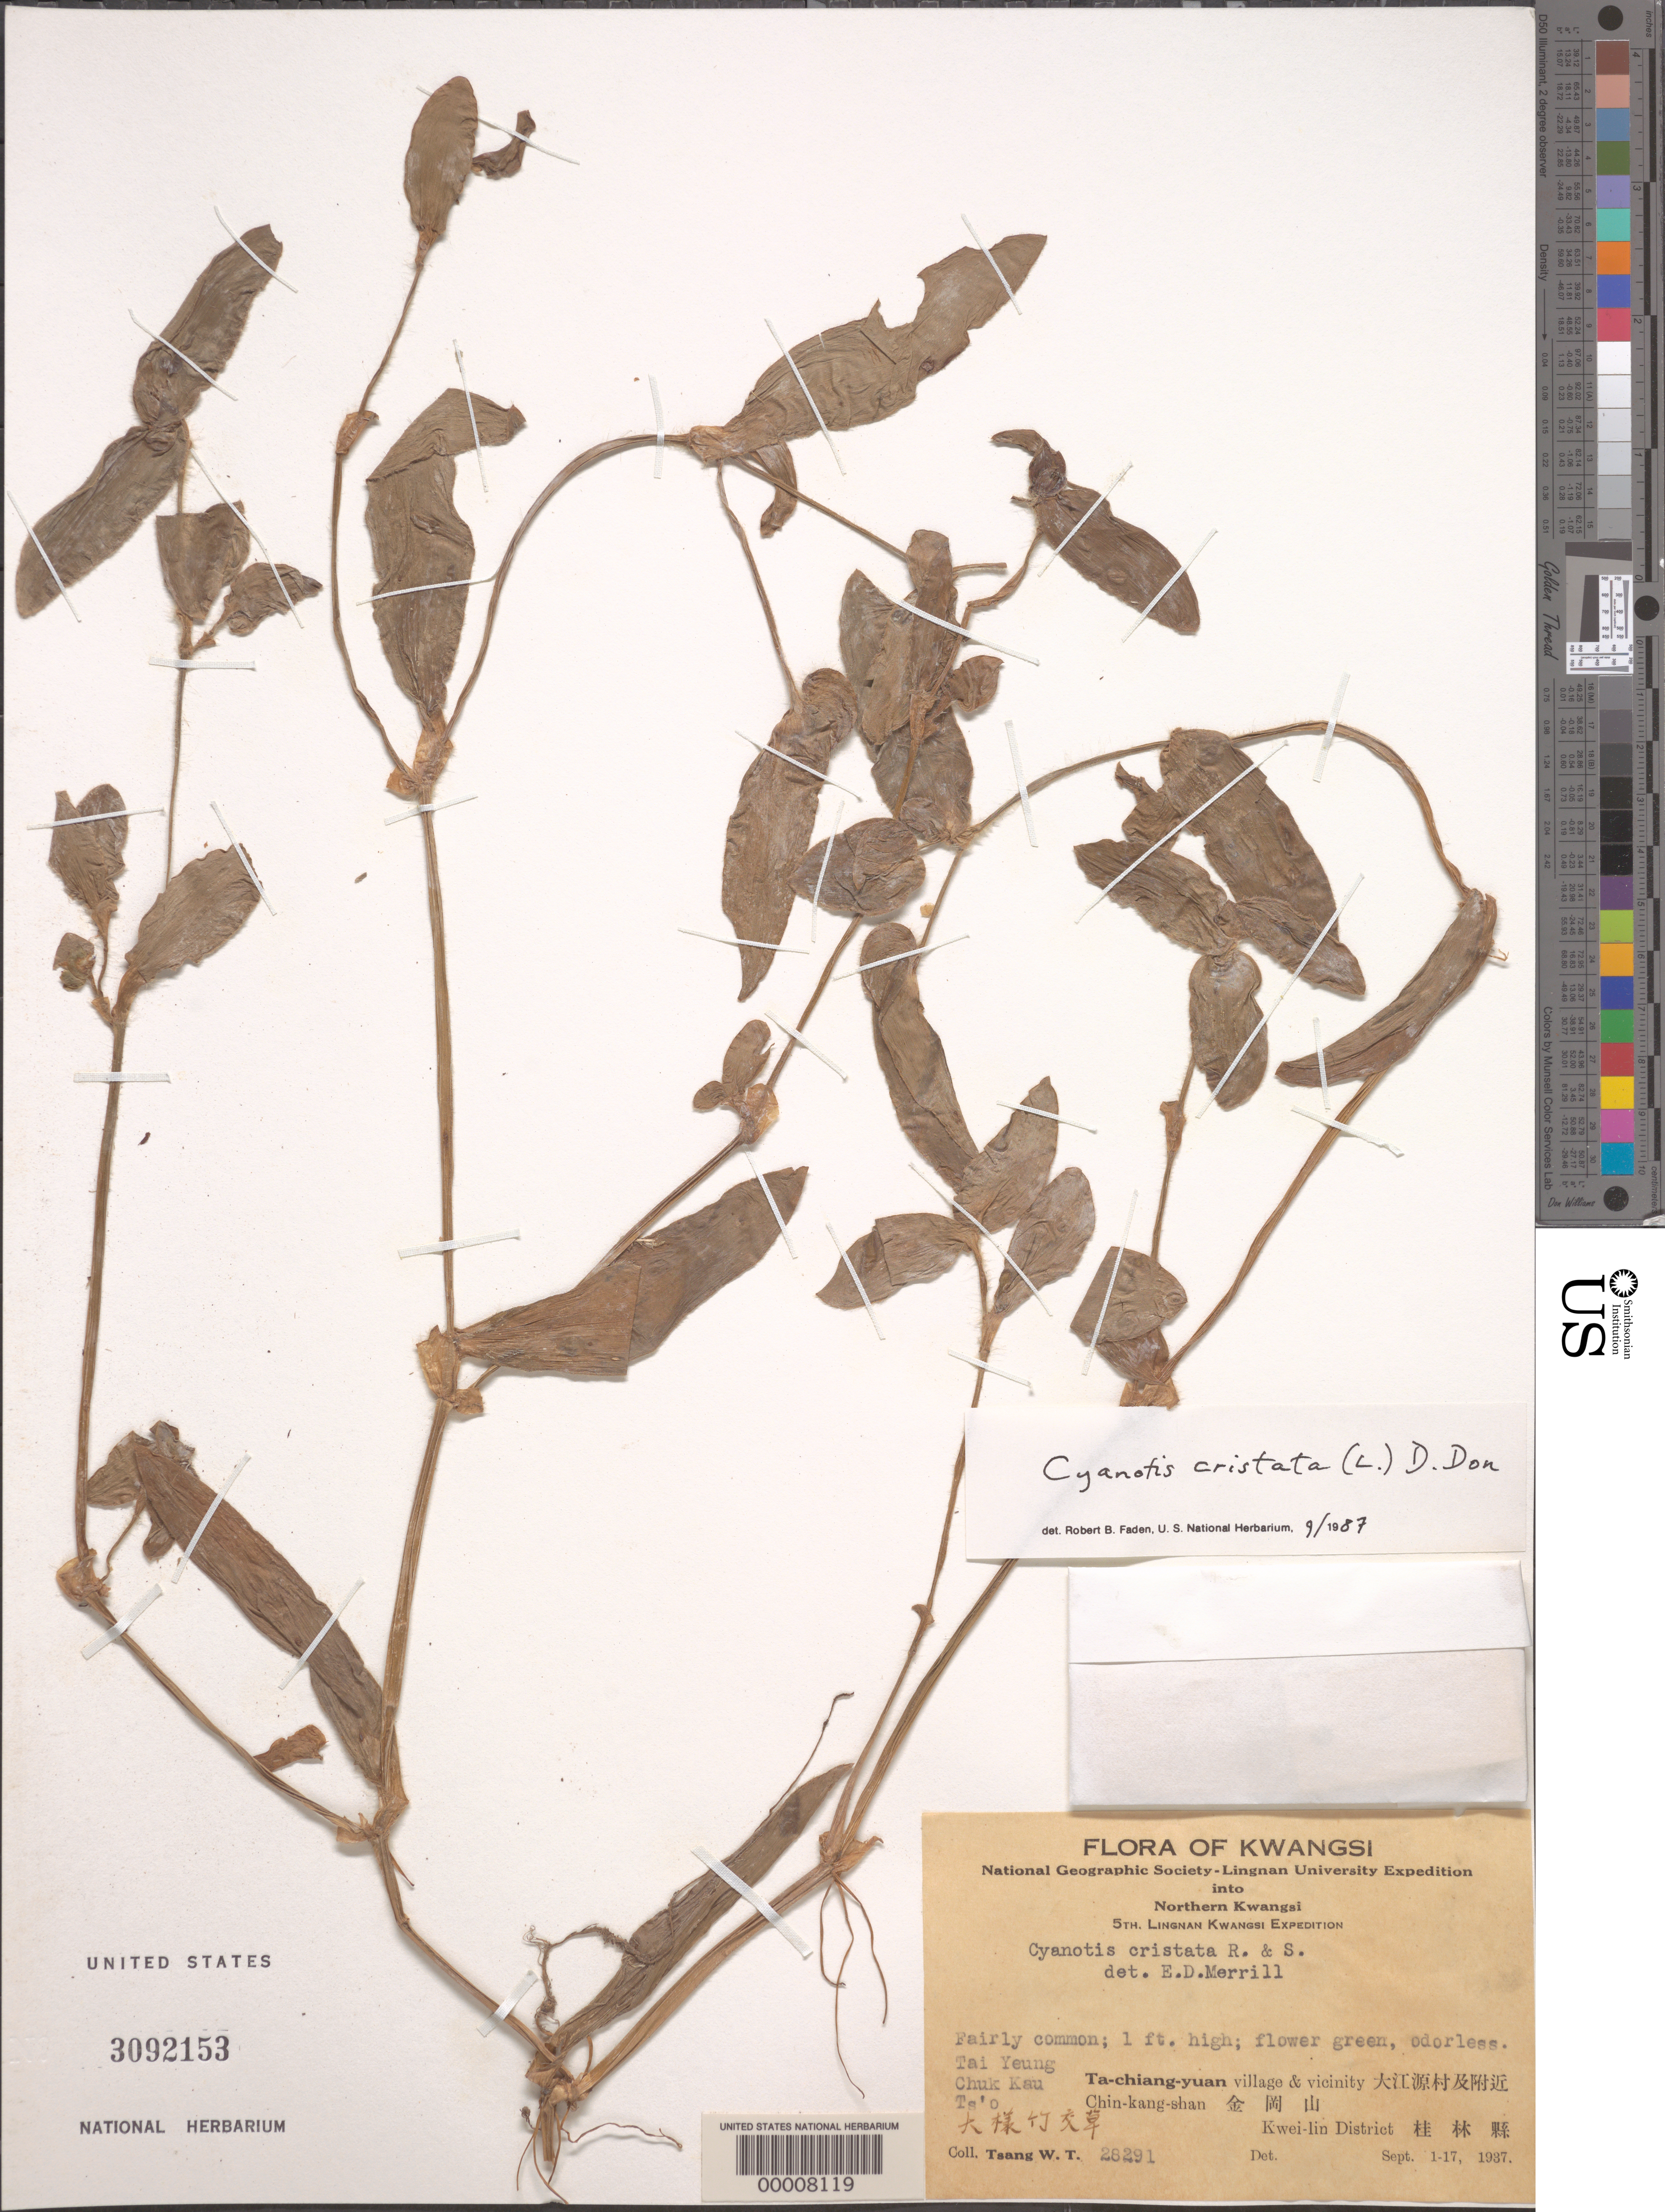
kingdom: Plantae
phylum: Tracheophyta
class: Liliopsida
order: Commelinales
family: Commelinaceae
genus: Cyanotis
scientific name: Cyanotis cristata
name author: (L.) D. Don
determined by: Faden, Robert B., (US), Smithsonian Institution - National Museum of Natural History (UNITED STATES)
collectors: W. T. Tsang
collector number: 28291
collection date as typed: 01 Sep 1937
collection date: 1937-09-01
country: China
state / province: Guangxi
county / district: Guilin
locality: Kweilin dist., vicinity of ta-chiang-yuan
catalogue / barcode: US 3092153